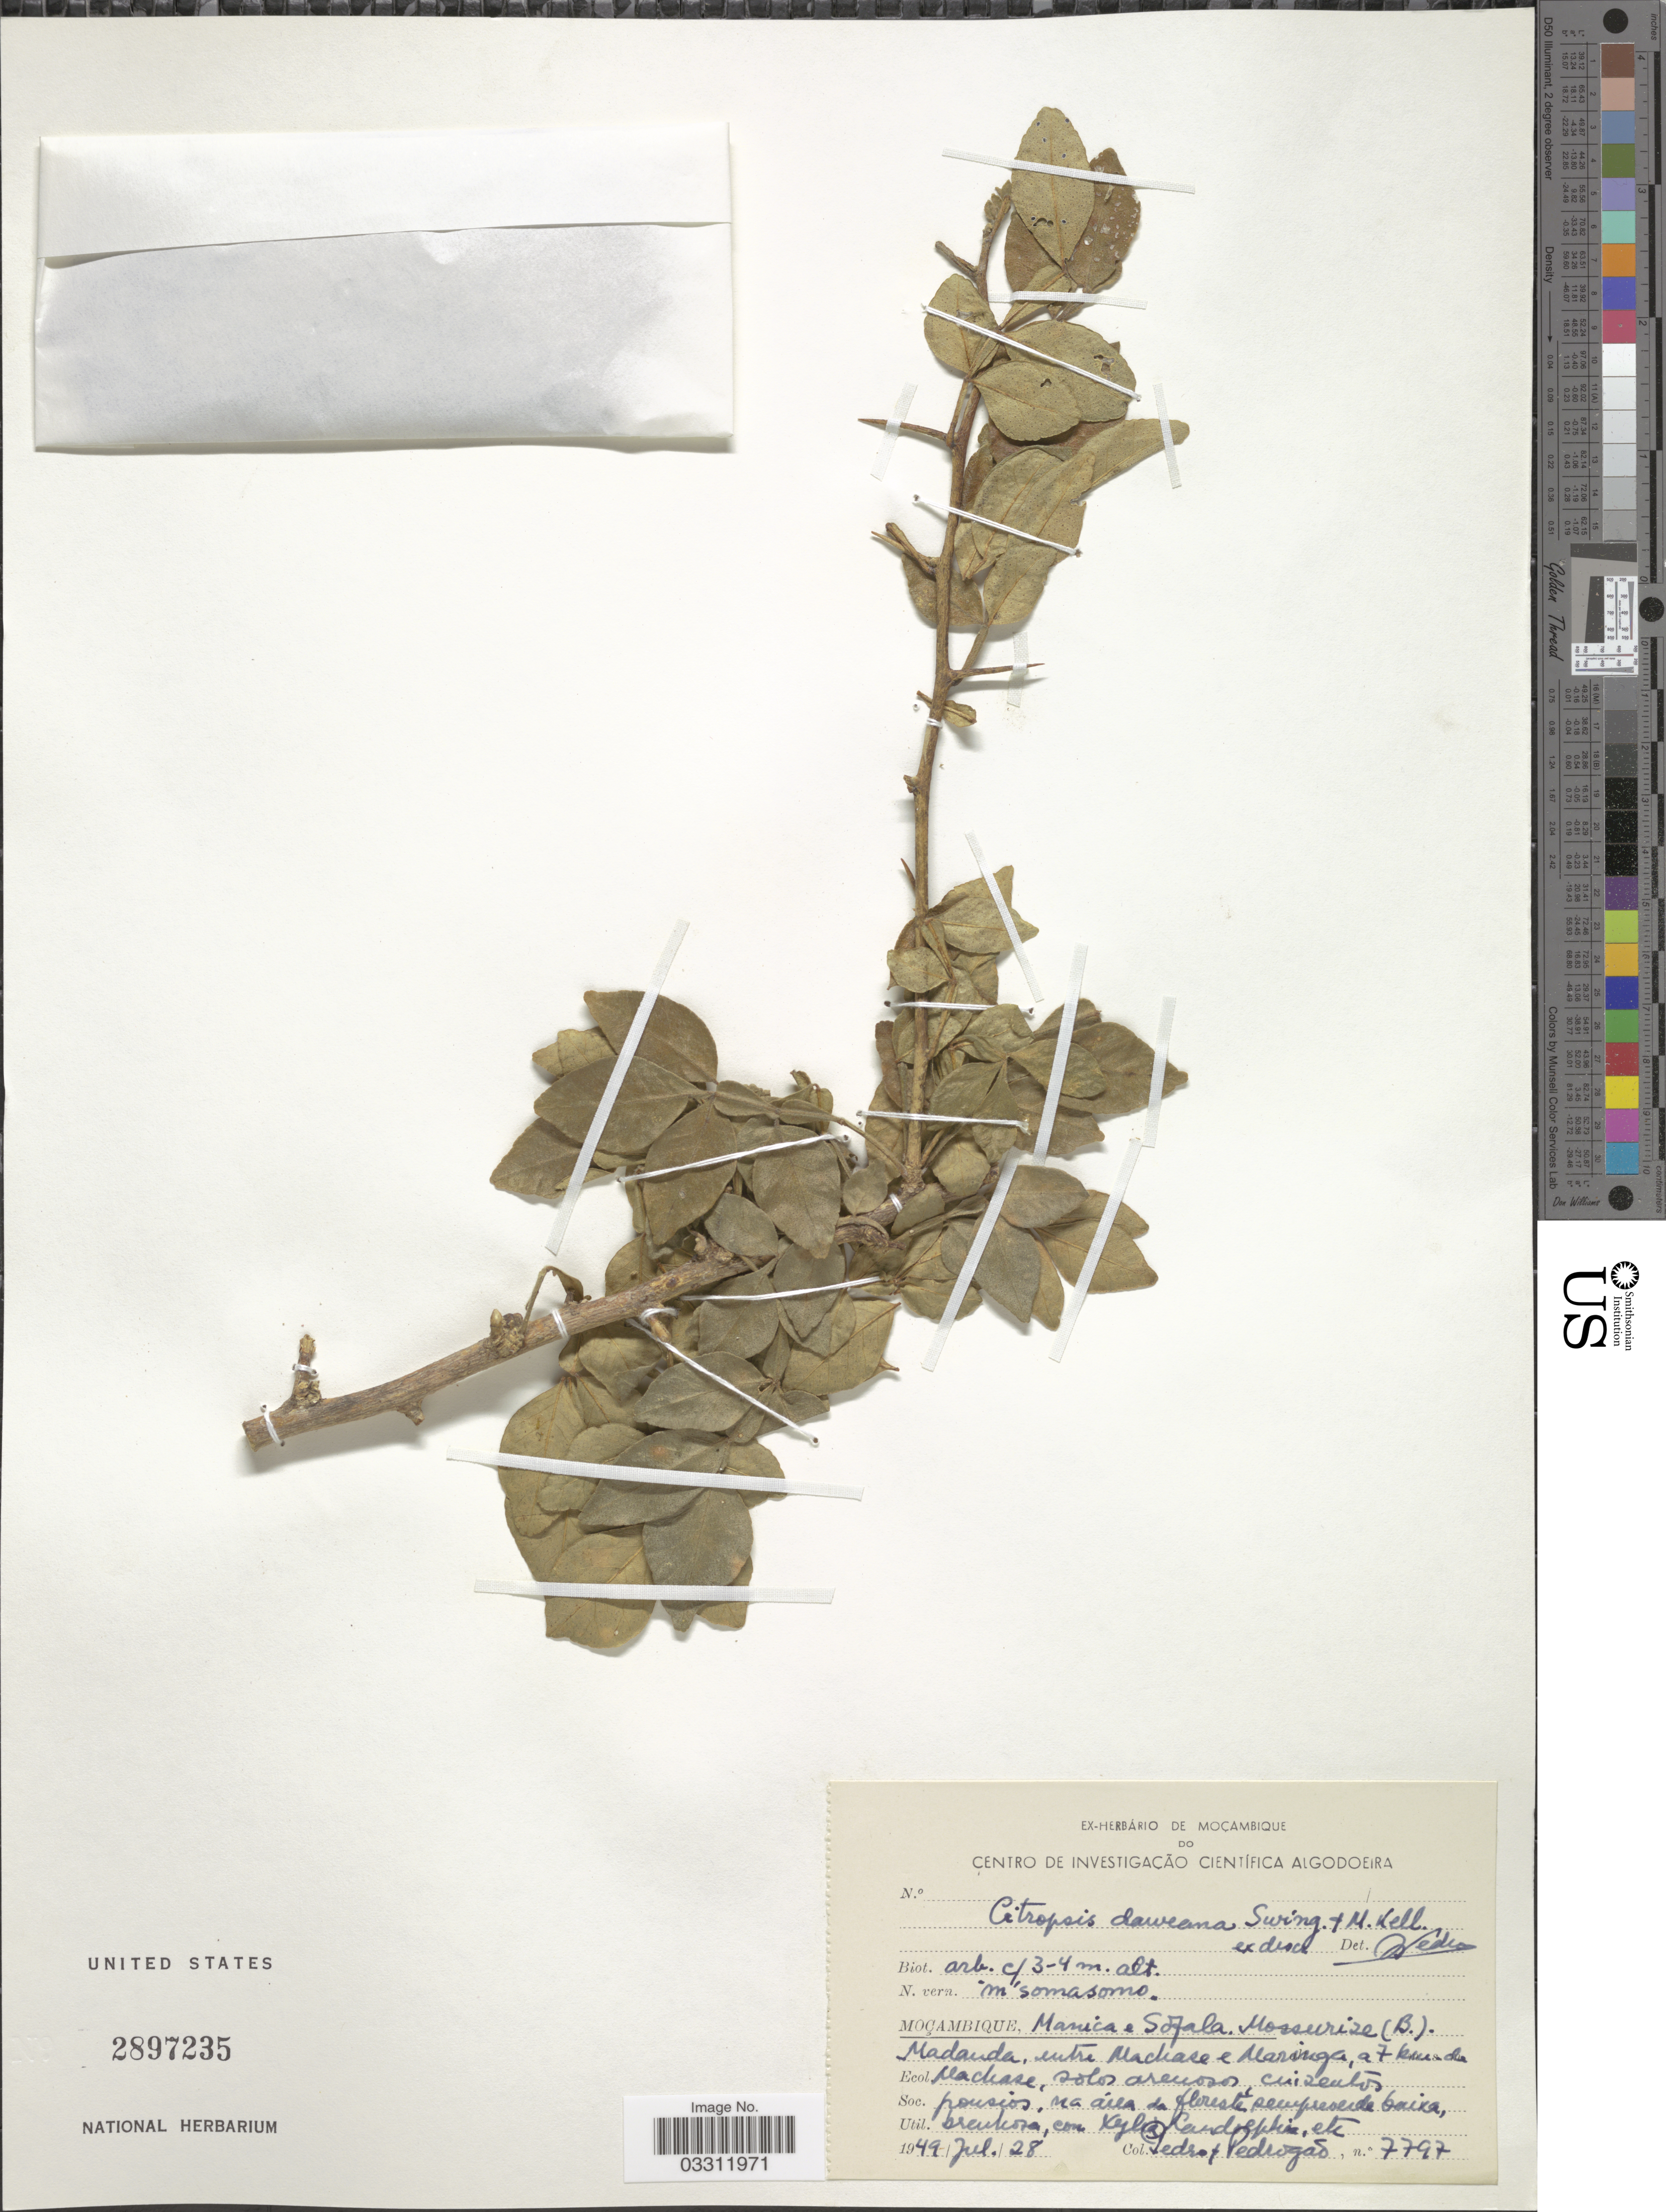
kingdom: Plantae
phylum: Tracheophyta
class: Magnoliopsida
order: Sapindales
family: Rutaceae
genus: Citropsis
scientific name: Citropsis daweana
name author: Swingle & M. Kellerm.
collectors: Pedro & Pedrogao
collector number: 7797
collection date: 1949-07-28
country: Mozambique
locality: Moçambique, Manica e Sofala. Mossurize (B.). Madanda, entre Machase e Maringa, a 7 km de Machase.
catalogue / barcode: US 2897235